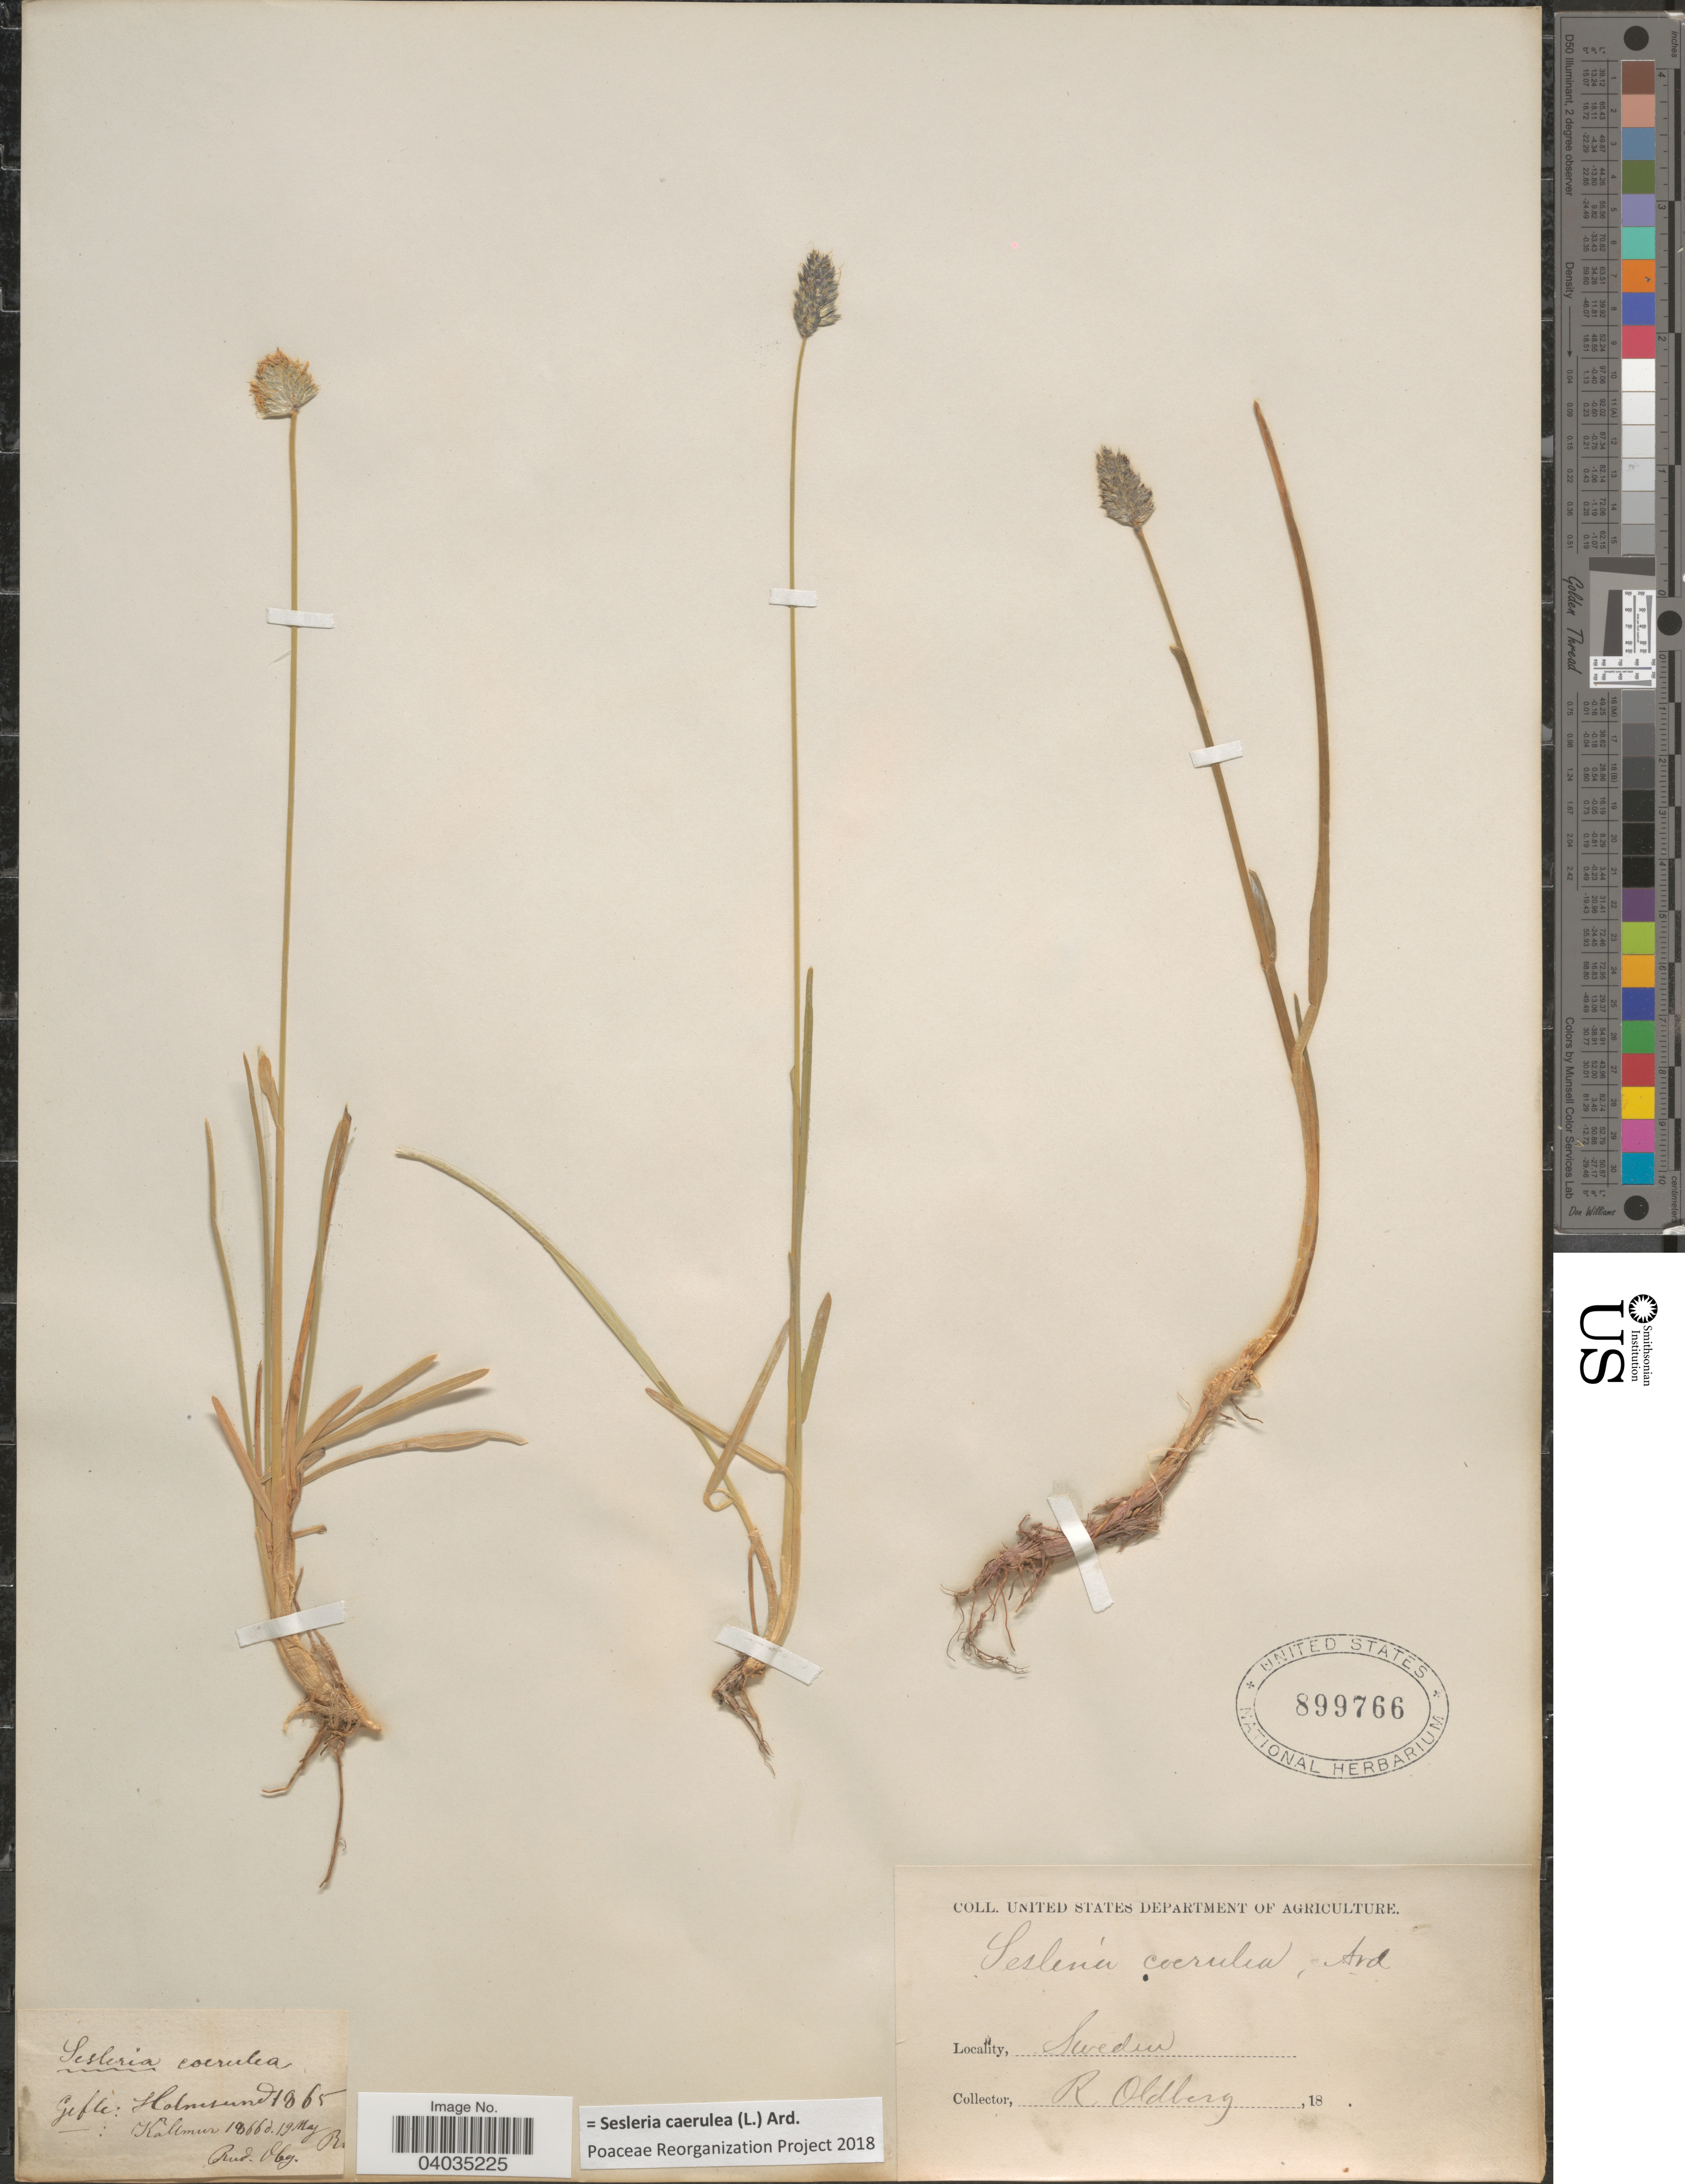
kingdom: Plantae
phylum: Tracheophyta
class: Liliopsida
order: Poales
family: Poaceae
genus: Sesleria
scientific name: Sesleria caerulea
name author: (L.) Ard.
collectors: R. Oldberg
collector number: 1865*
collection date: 1866-05-19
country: Sweden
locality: Gefle: Holmsund. Kallmur.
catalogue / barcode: US 899766